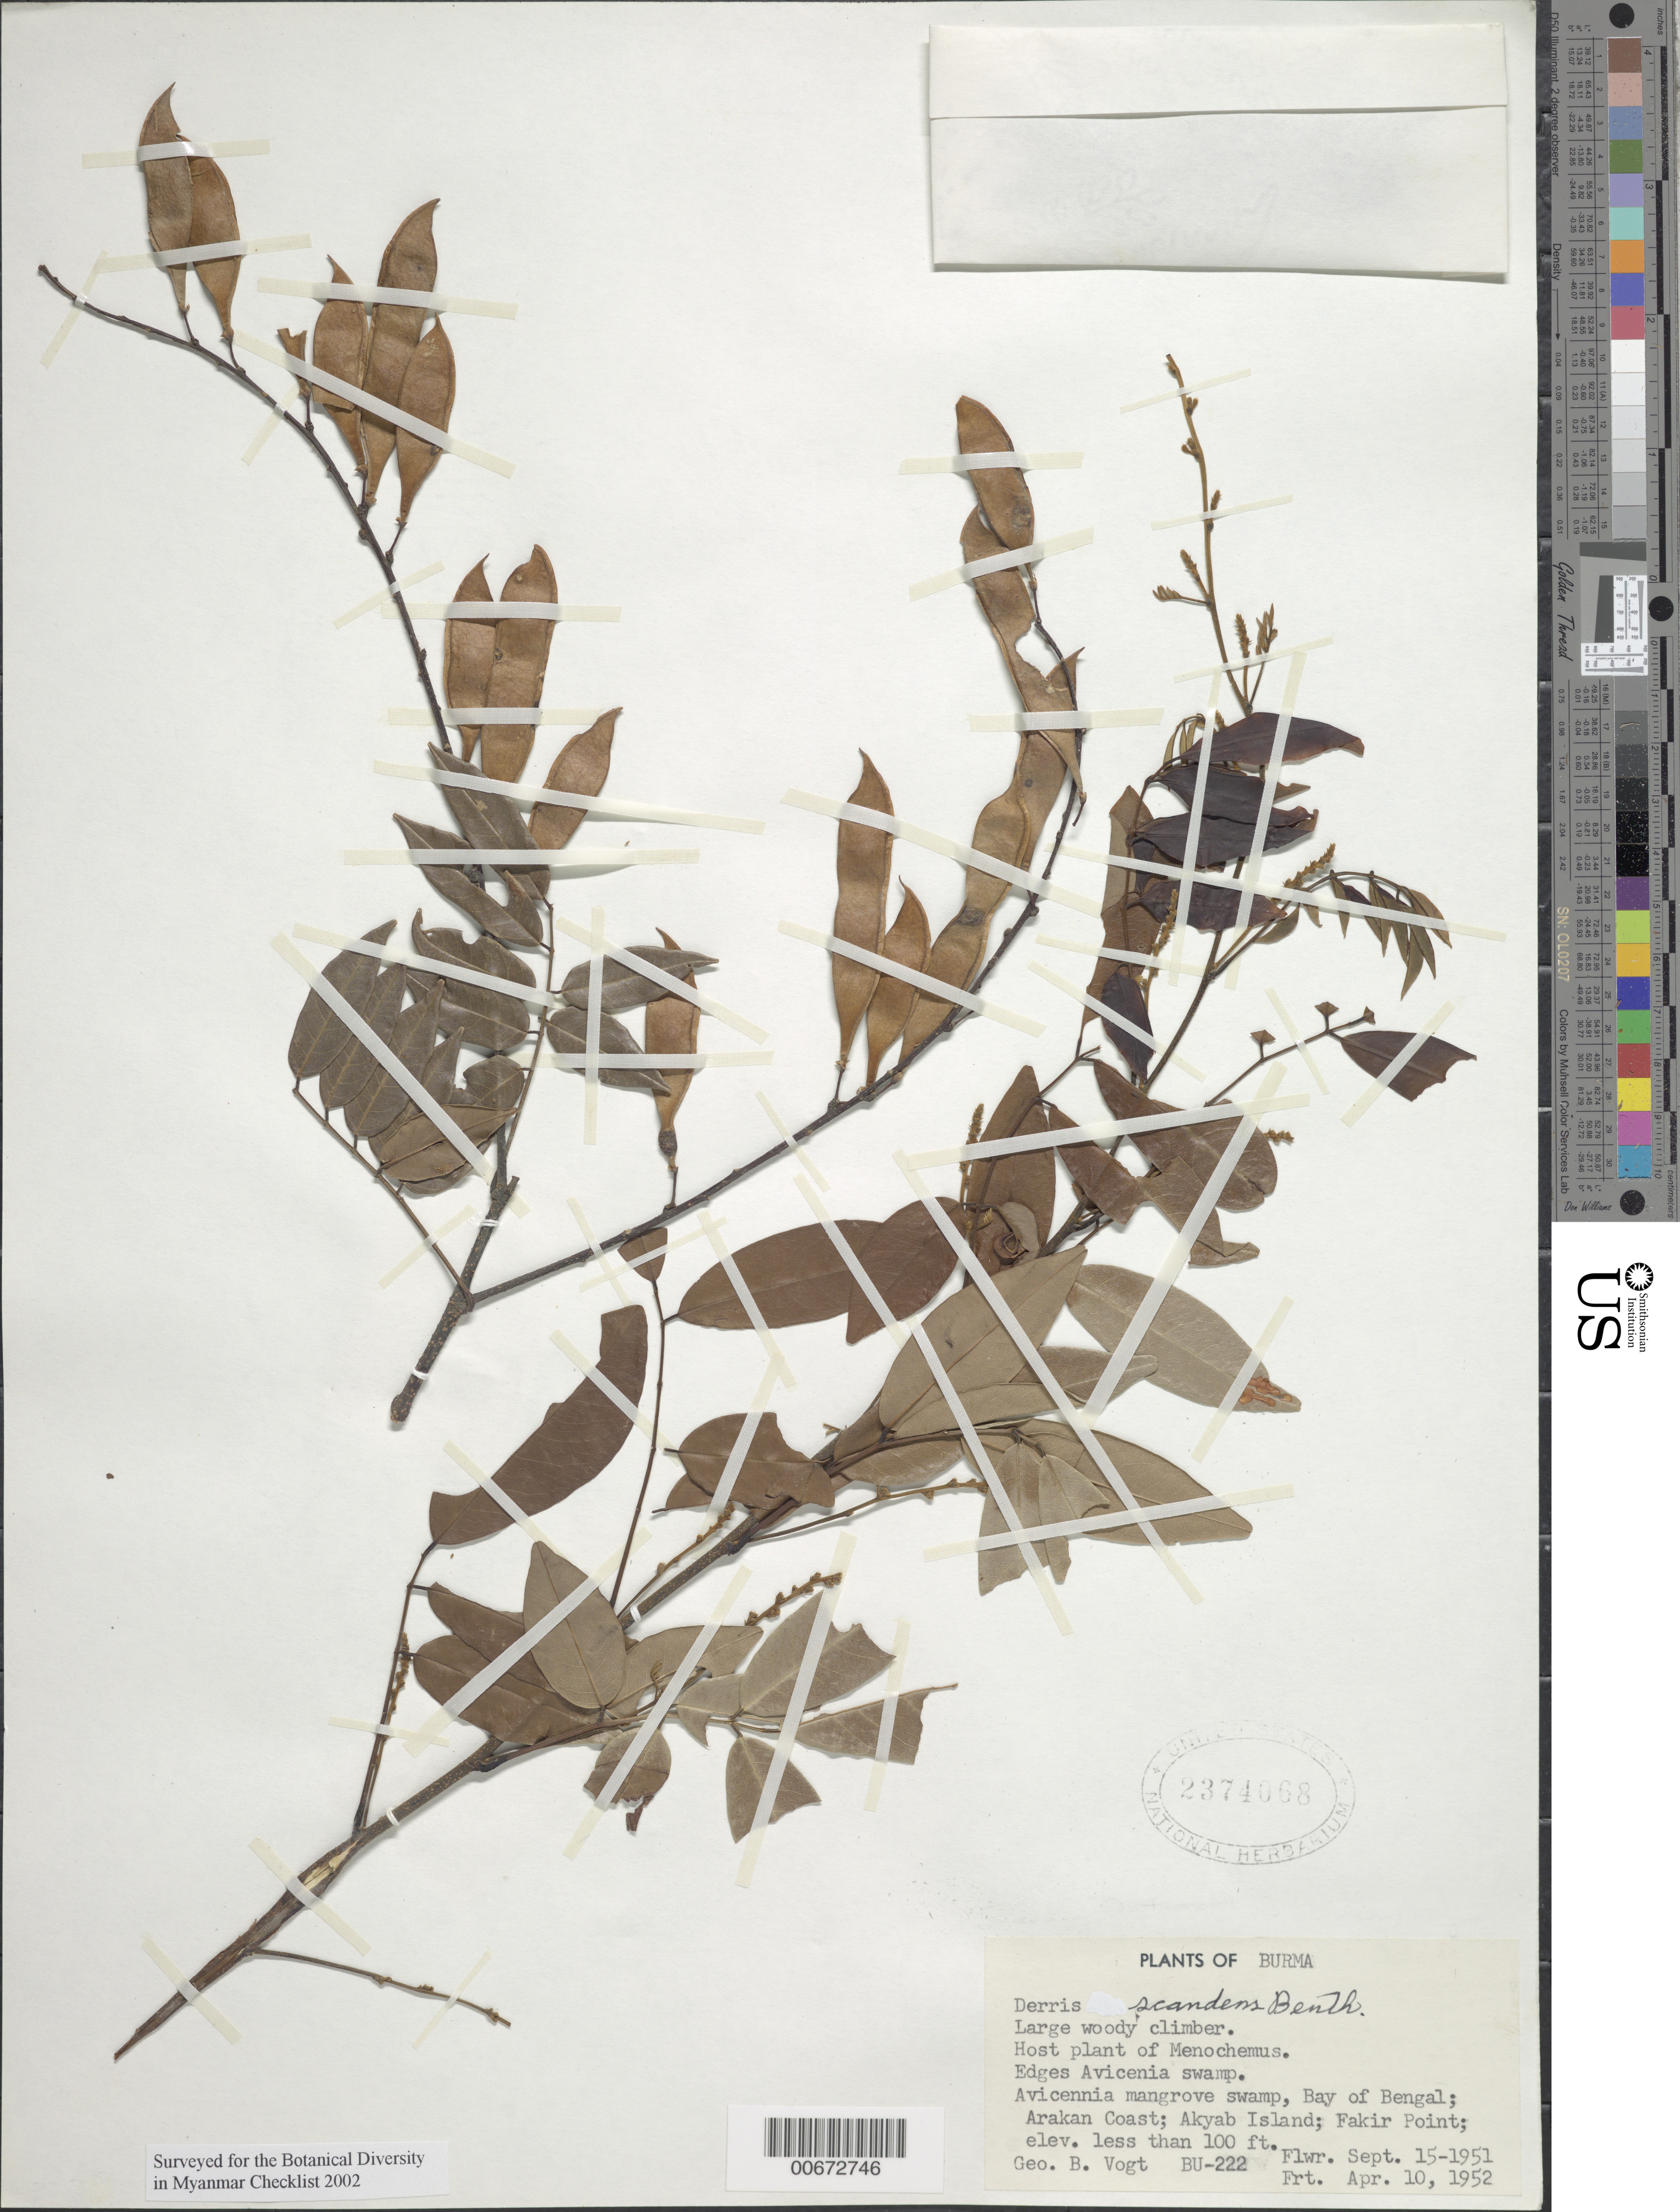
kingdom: Plantae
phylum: Tracheophyta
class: Magnoliopsida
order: Fabales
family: Fabaceae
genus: Brachypterum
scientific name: Brachypterum scandens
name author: (Roxb.) Miq.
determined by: Strong, Mark T., (BOT), Smithsonian Institution - National Museum of Natural History (UNITED STATES)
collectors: G. Vogt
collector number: BU-222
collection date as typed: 15 Sep 1951 to 10 Apr 1952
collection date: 1951-09-15/1952-04-10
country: Myanmar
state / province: Rakhine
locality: Bay of Bengal, Arakan Coast.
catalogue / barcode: US 2374068